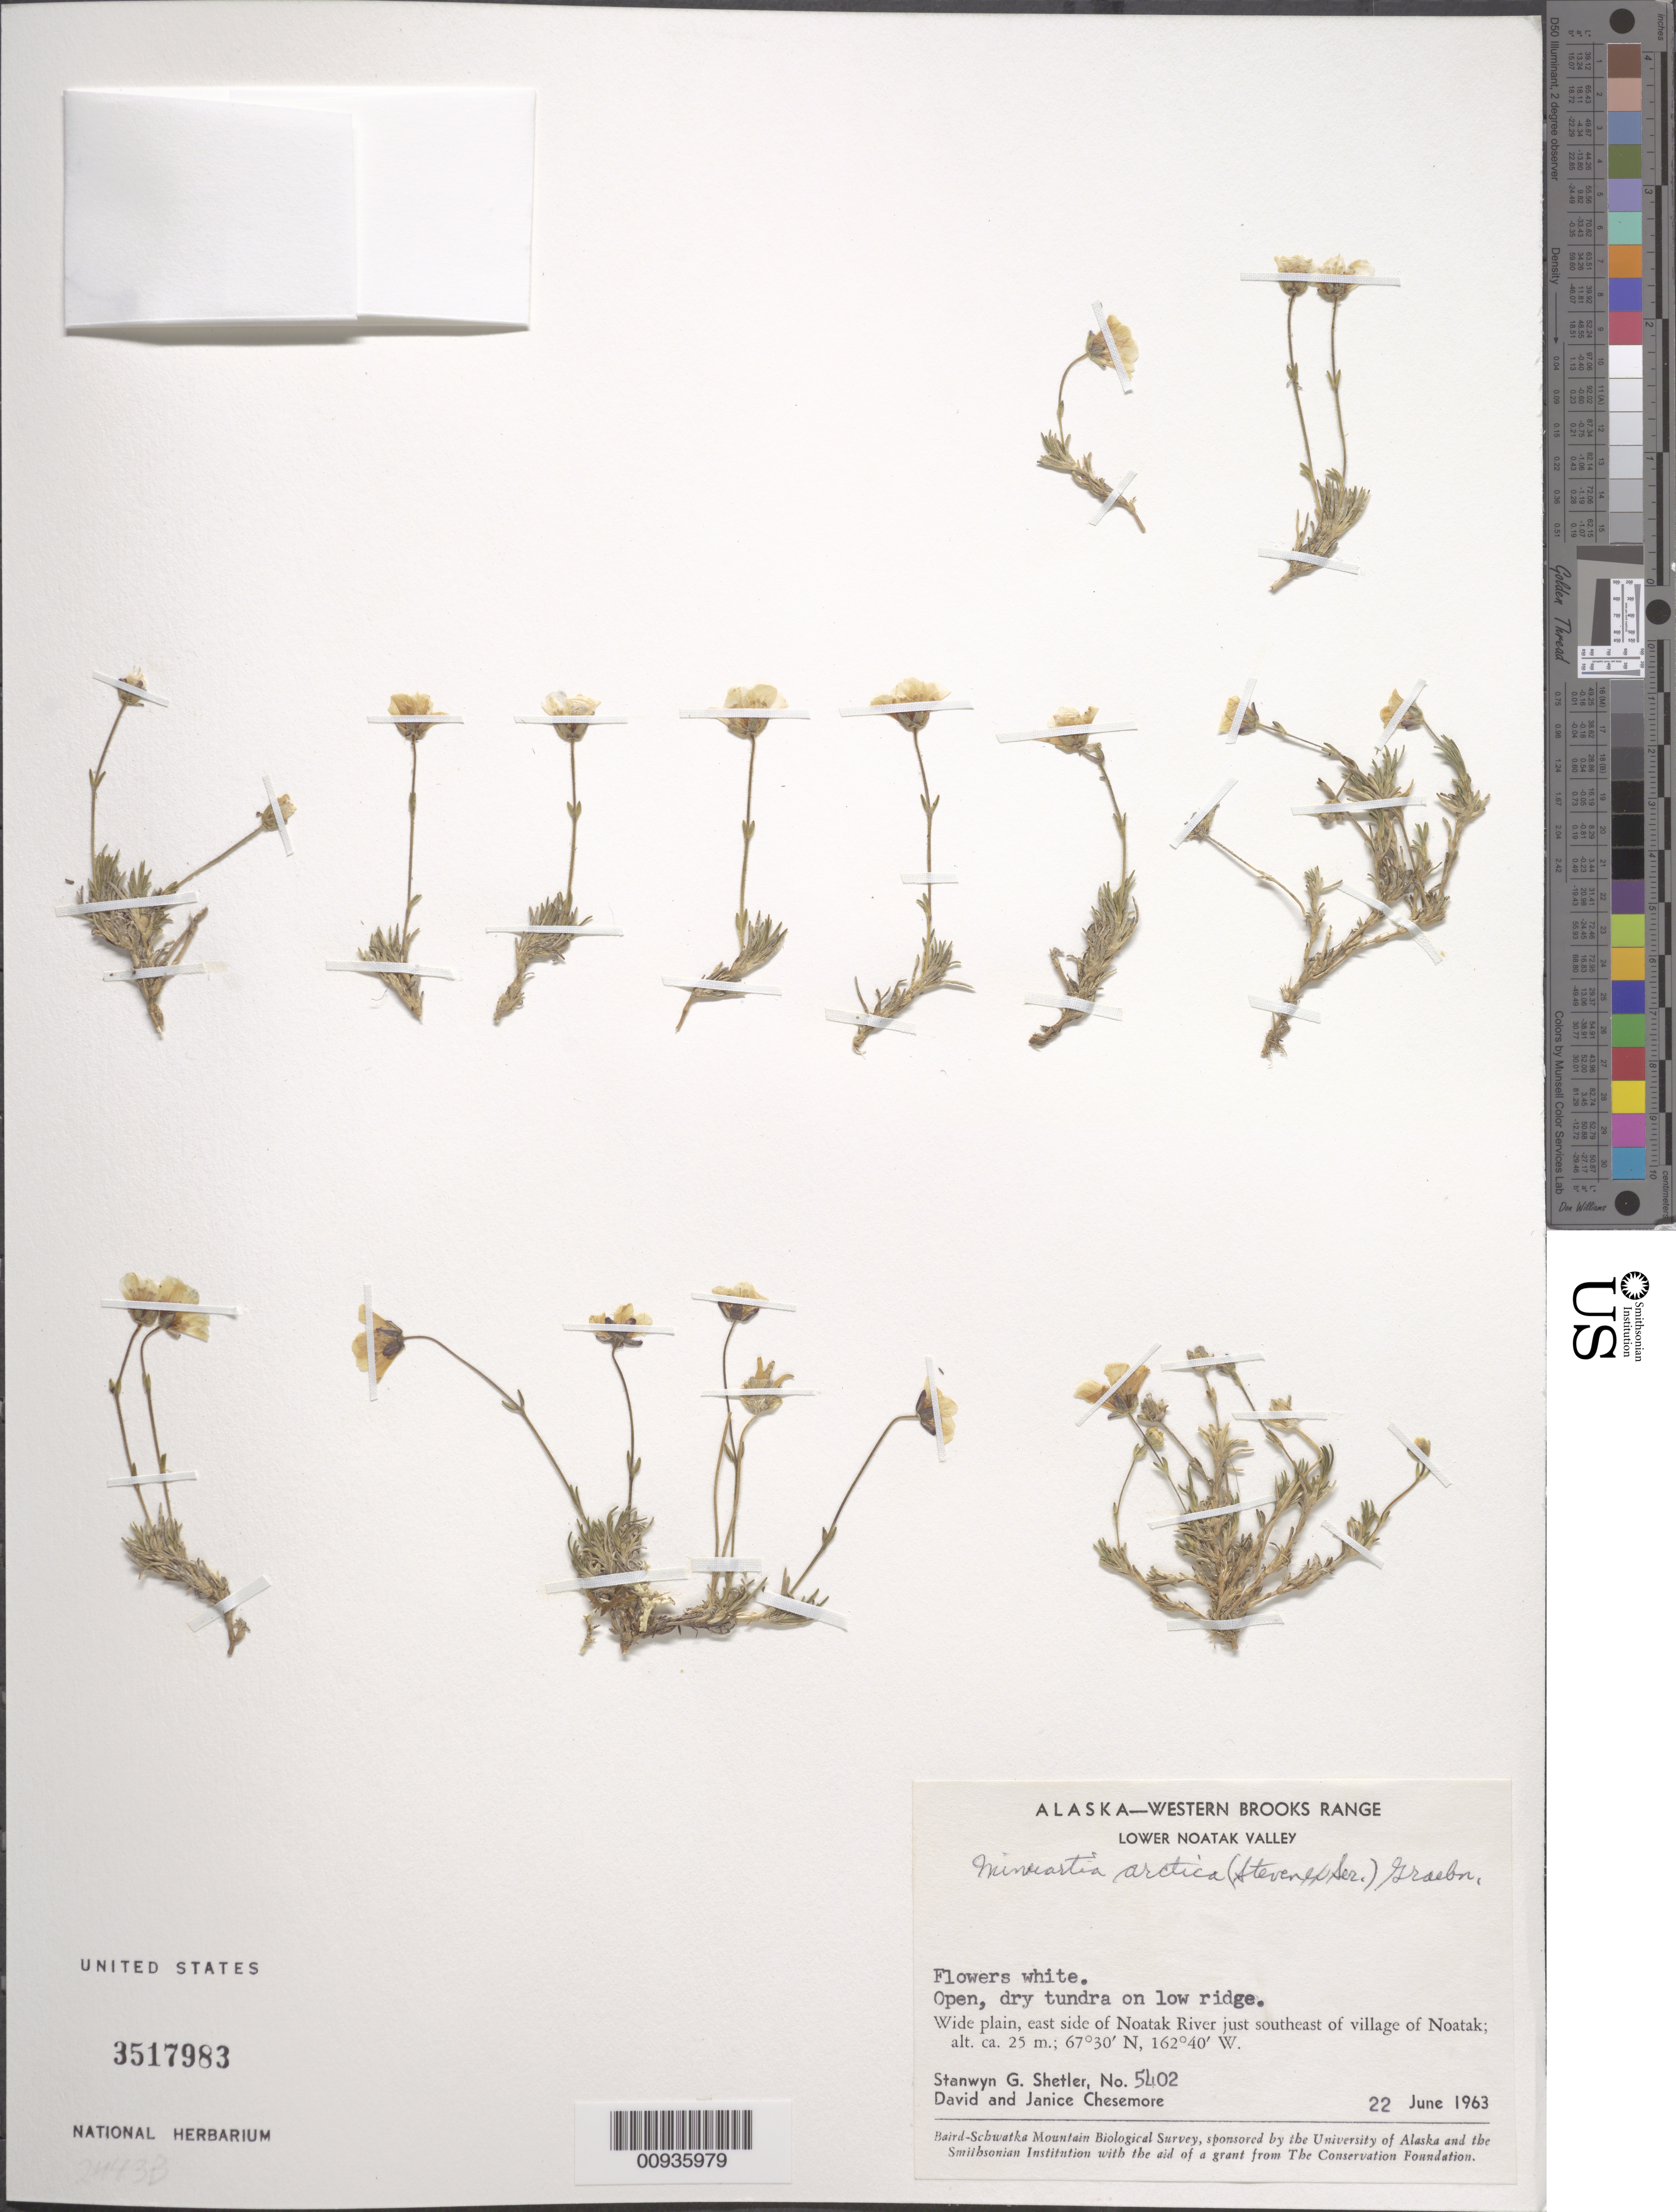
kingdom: Plantae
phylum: Tracheophyta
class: Magnoliopsida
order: Caryophyllales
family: Caryophyllaceae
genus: Cherleria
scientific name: Cherleria arctica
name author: (Steven ex Ser.) A.J. Moore & Dillenb.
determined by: Strong, M. T., (US), Smithsonian Institution - National Museum of Natural History (UNITED STATES)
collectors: S. Shetler, D. Chesemore & J. Chesemore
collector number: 5402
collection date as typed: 22 Jun 1963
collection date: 1963-06-22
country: United States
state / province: Alaska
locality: East side of Noatak River just southeast of village of Noatak. Western Brooks Range, Lower Noatak Valley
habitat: Wide plain. Open, dry tundra on low ridge.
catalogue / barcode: US 3517983